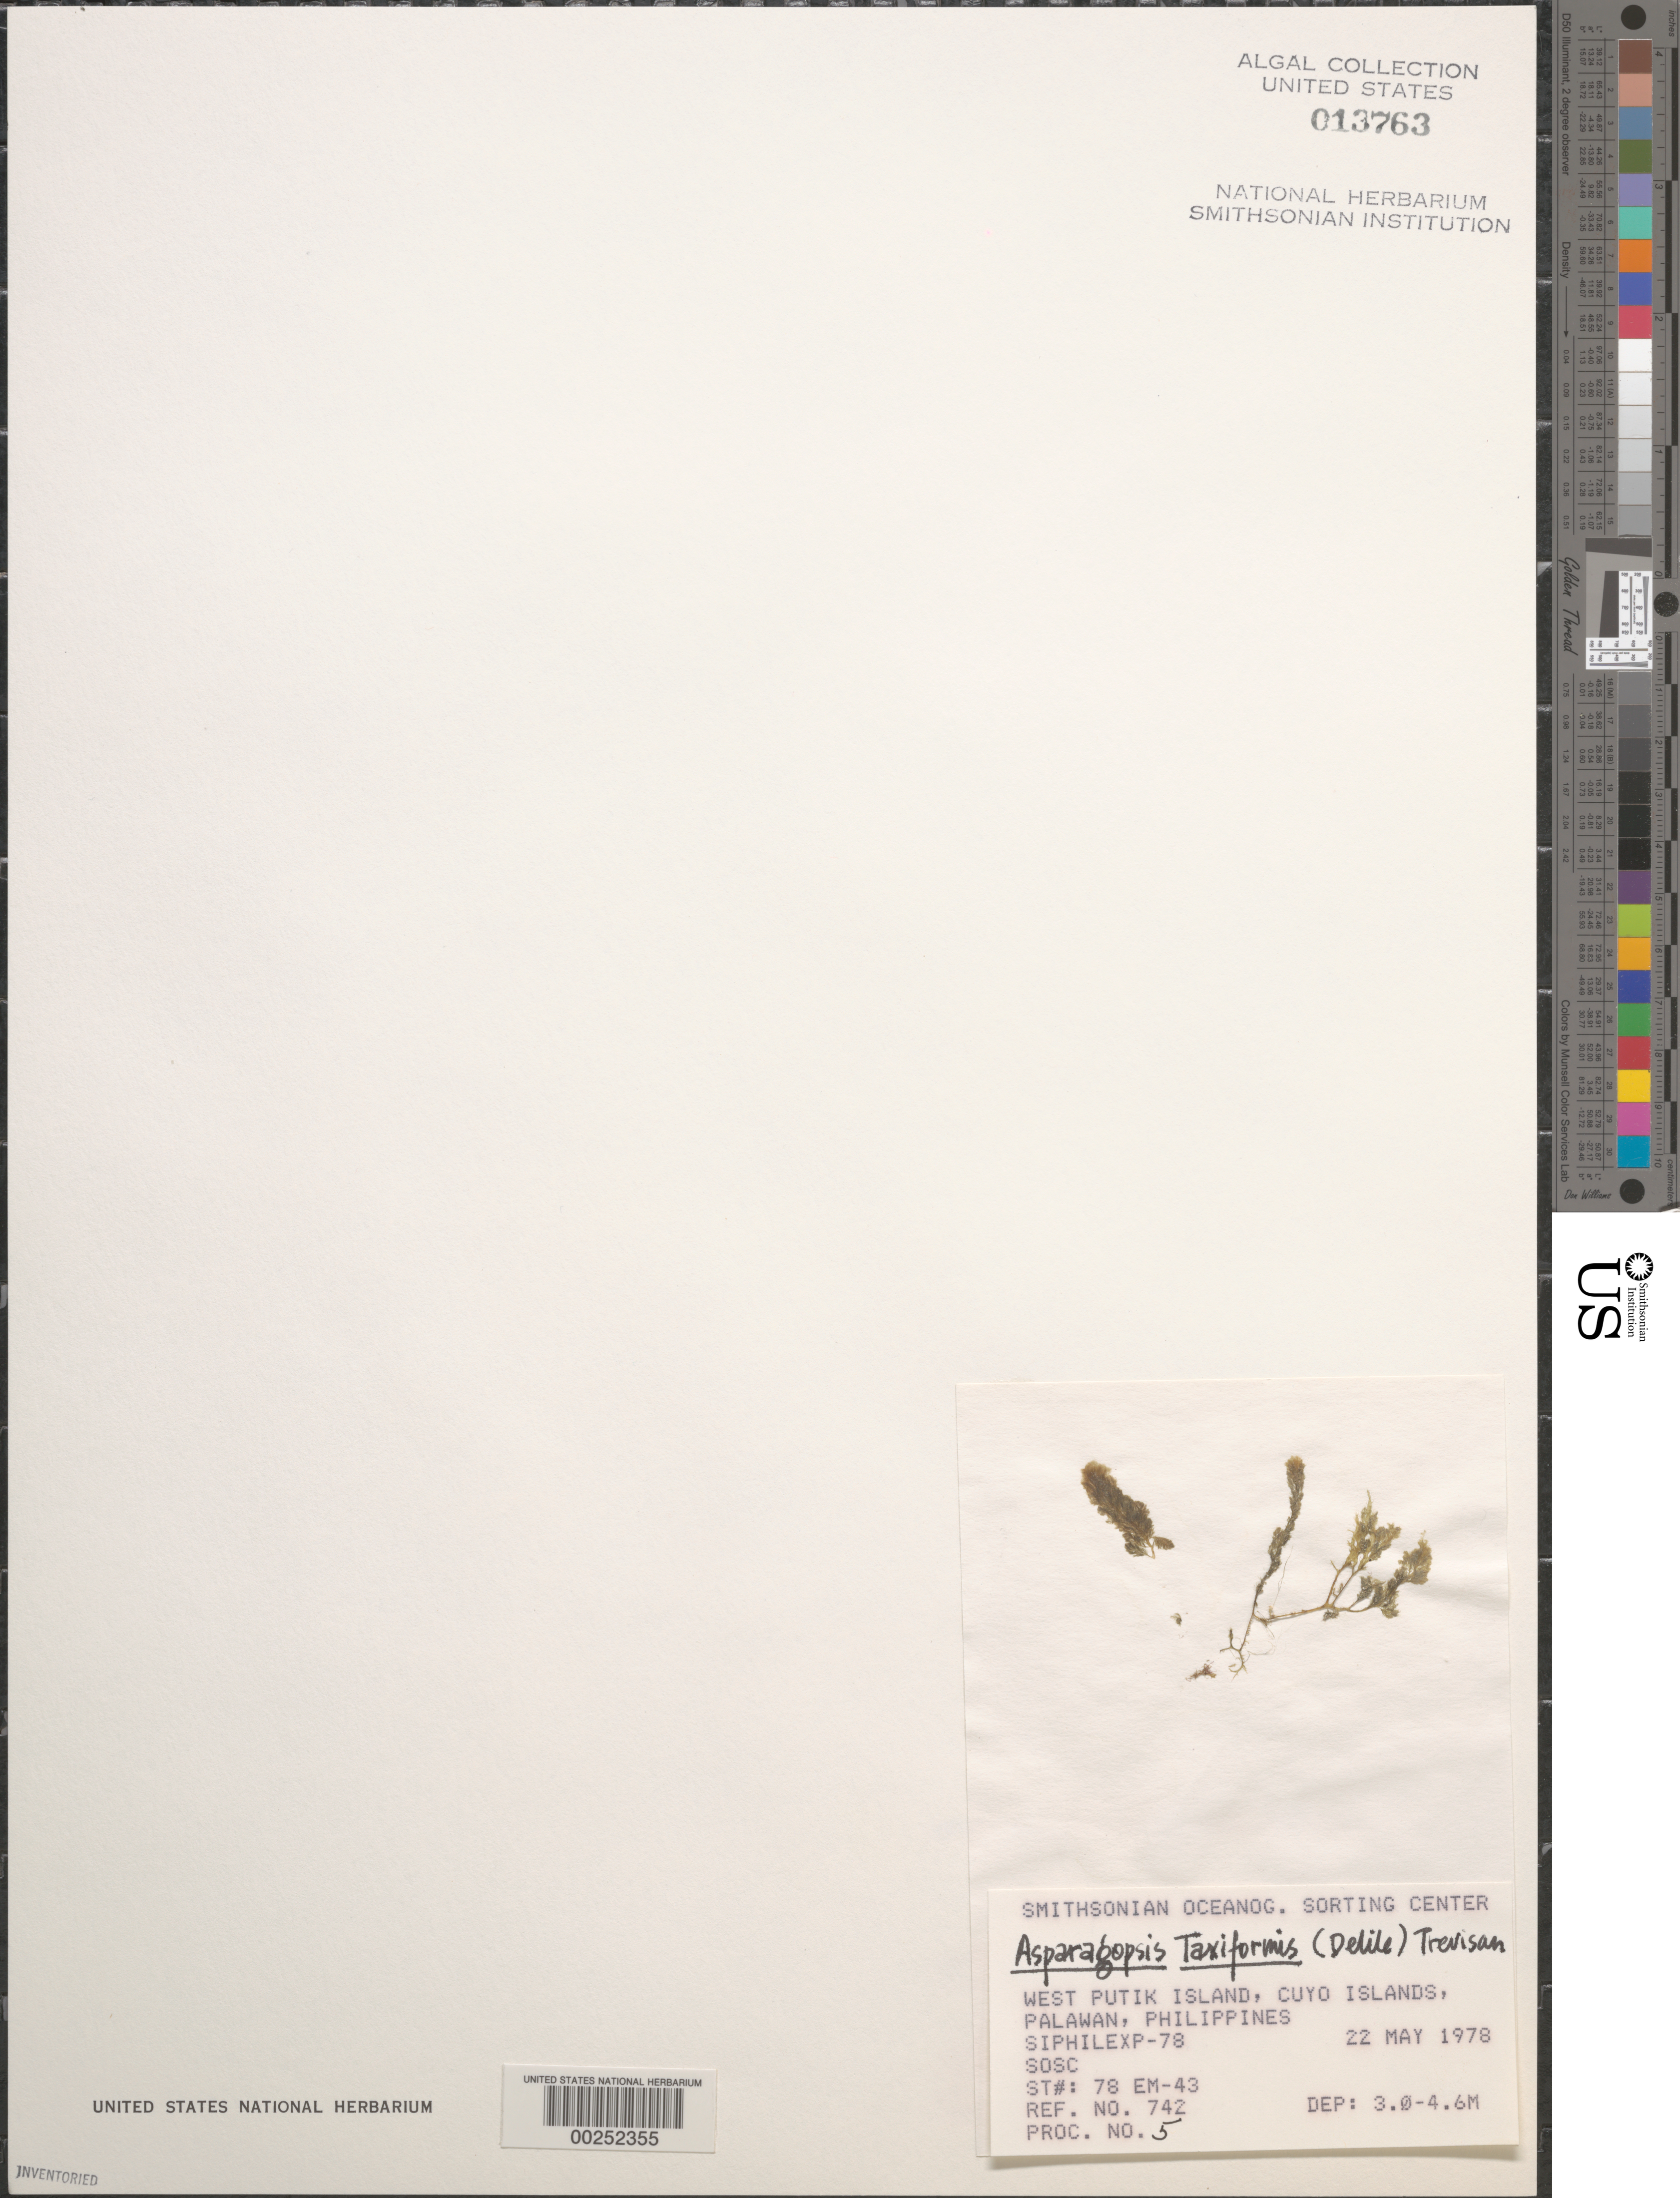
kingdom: Plantae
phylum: Rhodophyta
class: Florideophyceae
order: Bonnemaisoniales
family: Bonnemaisoniaceae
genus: Asparagopsis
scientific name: Asparagopsis taxiformis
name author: (Delile) Trevis.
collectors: SOSC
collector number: Station 78 Em-43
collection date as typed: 22 May 1978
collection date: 1978-05-22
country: Philippines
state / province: Mimaropa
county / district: Palawan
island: West Putik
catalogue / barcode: US 13763